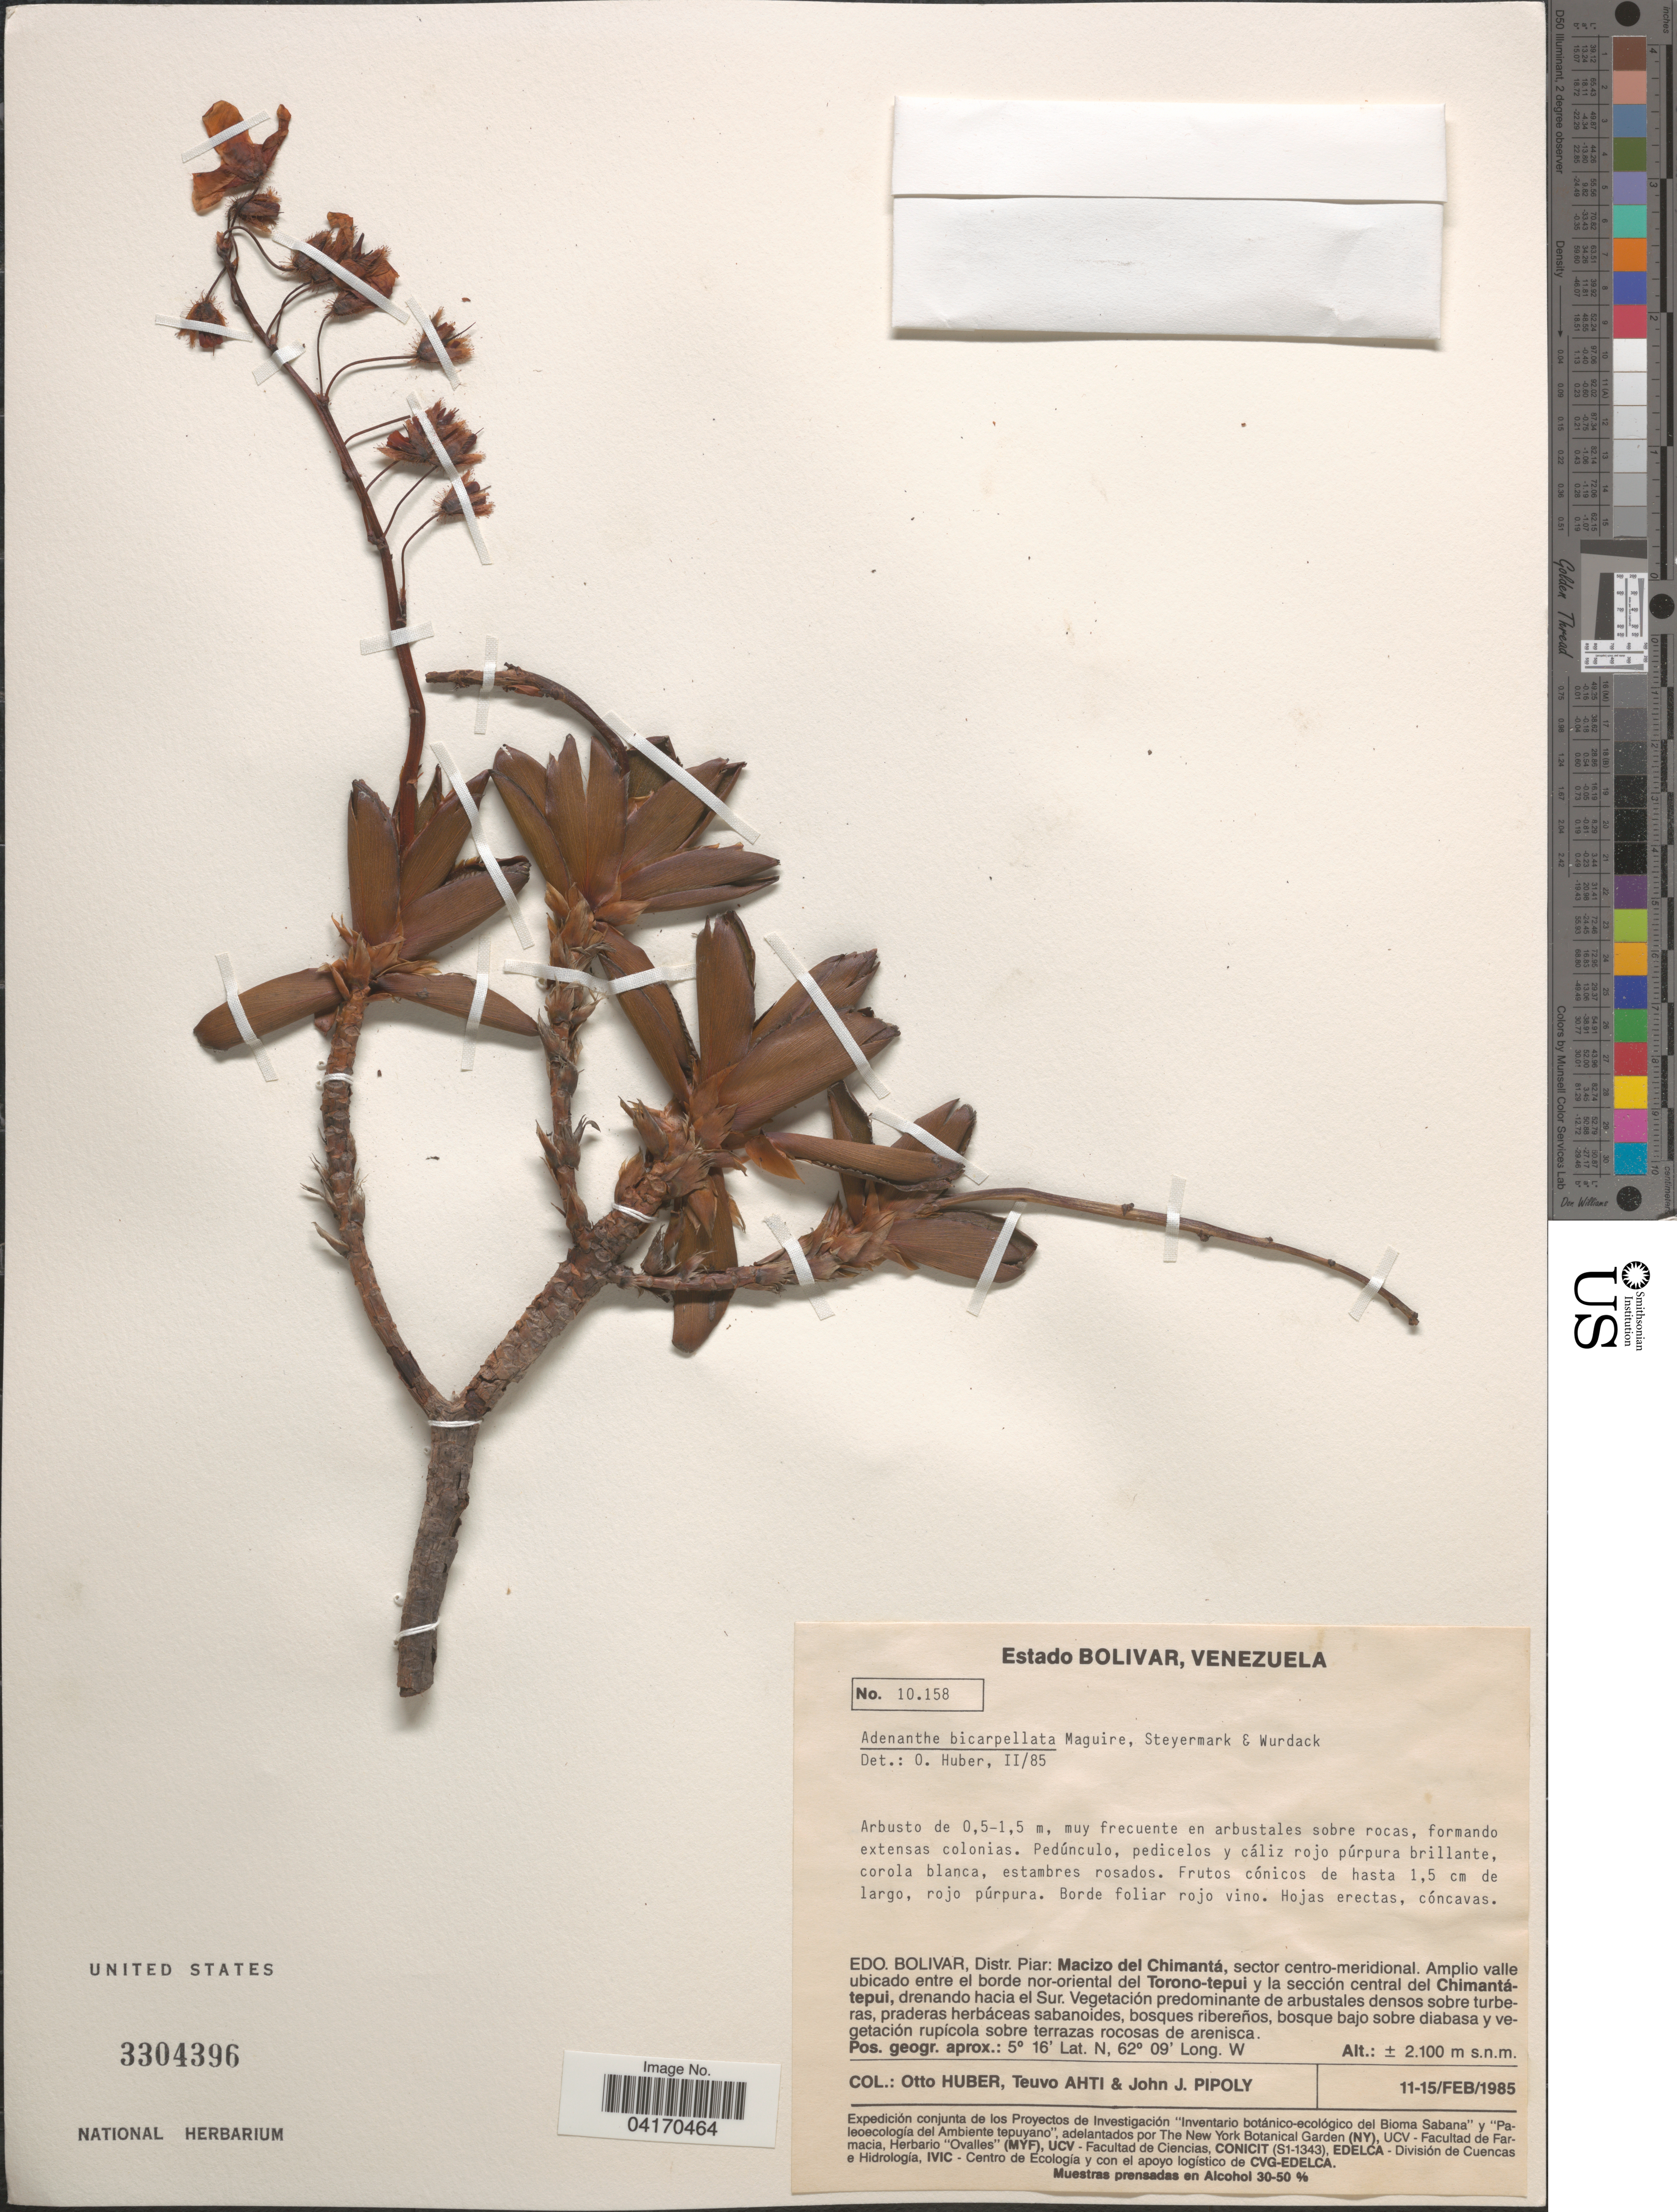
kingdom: Plantae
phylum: Tracheophyta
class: Magnoliopsida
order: Malpighiales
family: Ochnaceae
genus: Tyleria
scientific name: Tyleria bicarpellata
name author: (Maguire et al.) M.C.E. Amaral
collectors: O. Huber, T. T. Ahti & J. J. Pipoly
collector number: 10158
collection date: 1985-02-11/1985-02-15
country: Venezuela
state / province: Bolivar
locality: Distrito Piar: Macizo del Chimantá, sector centro-meridional. Amplio valle ubicado entre el borde nor-oriental del Torono-tepui y la sección central del Chimantá-tepui, drenando hacia el Sur. Expedición conjunta de los Proyectos de Investigación "Inventario botánico-ecológico del Bioma Sabana" y "Paleoecología del Ambiente tepuyano".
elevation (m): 2100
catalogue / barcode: US 3304396